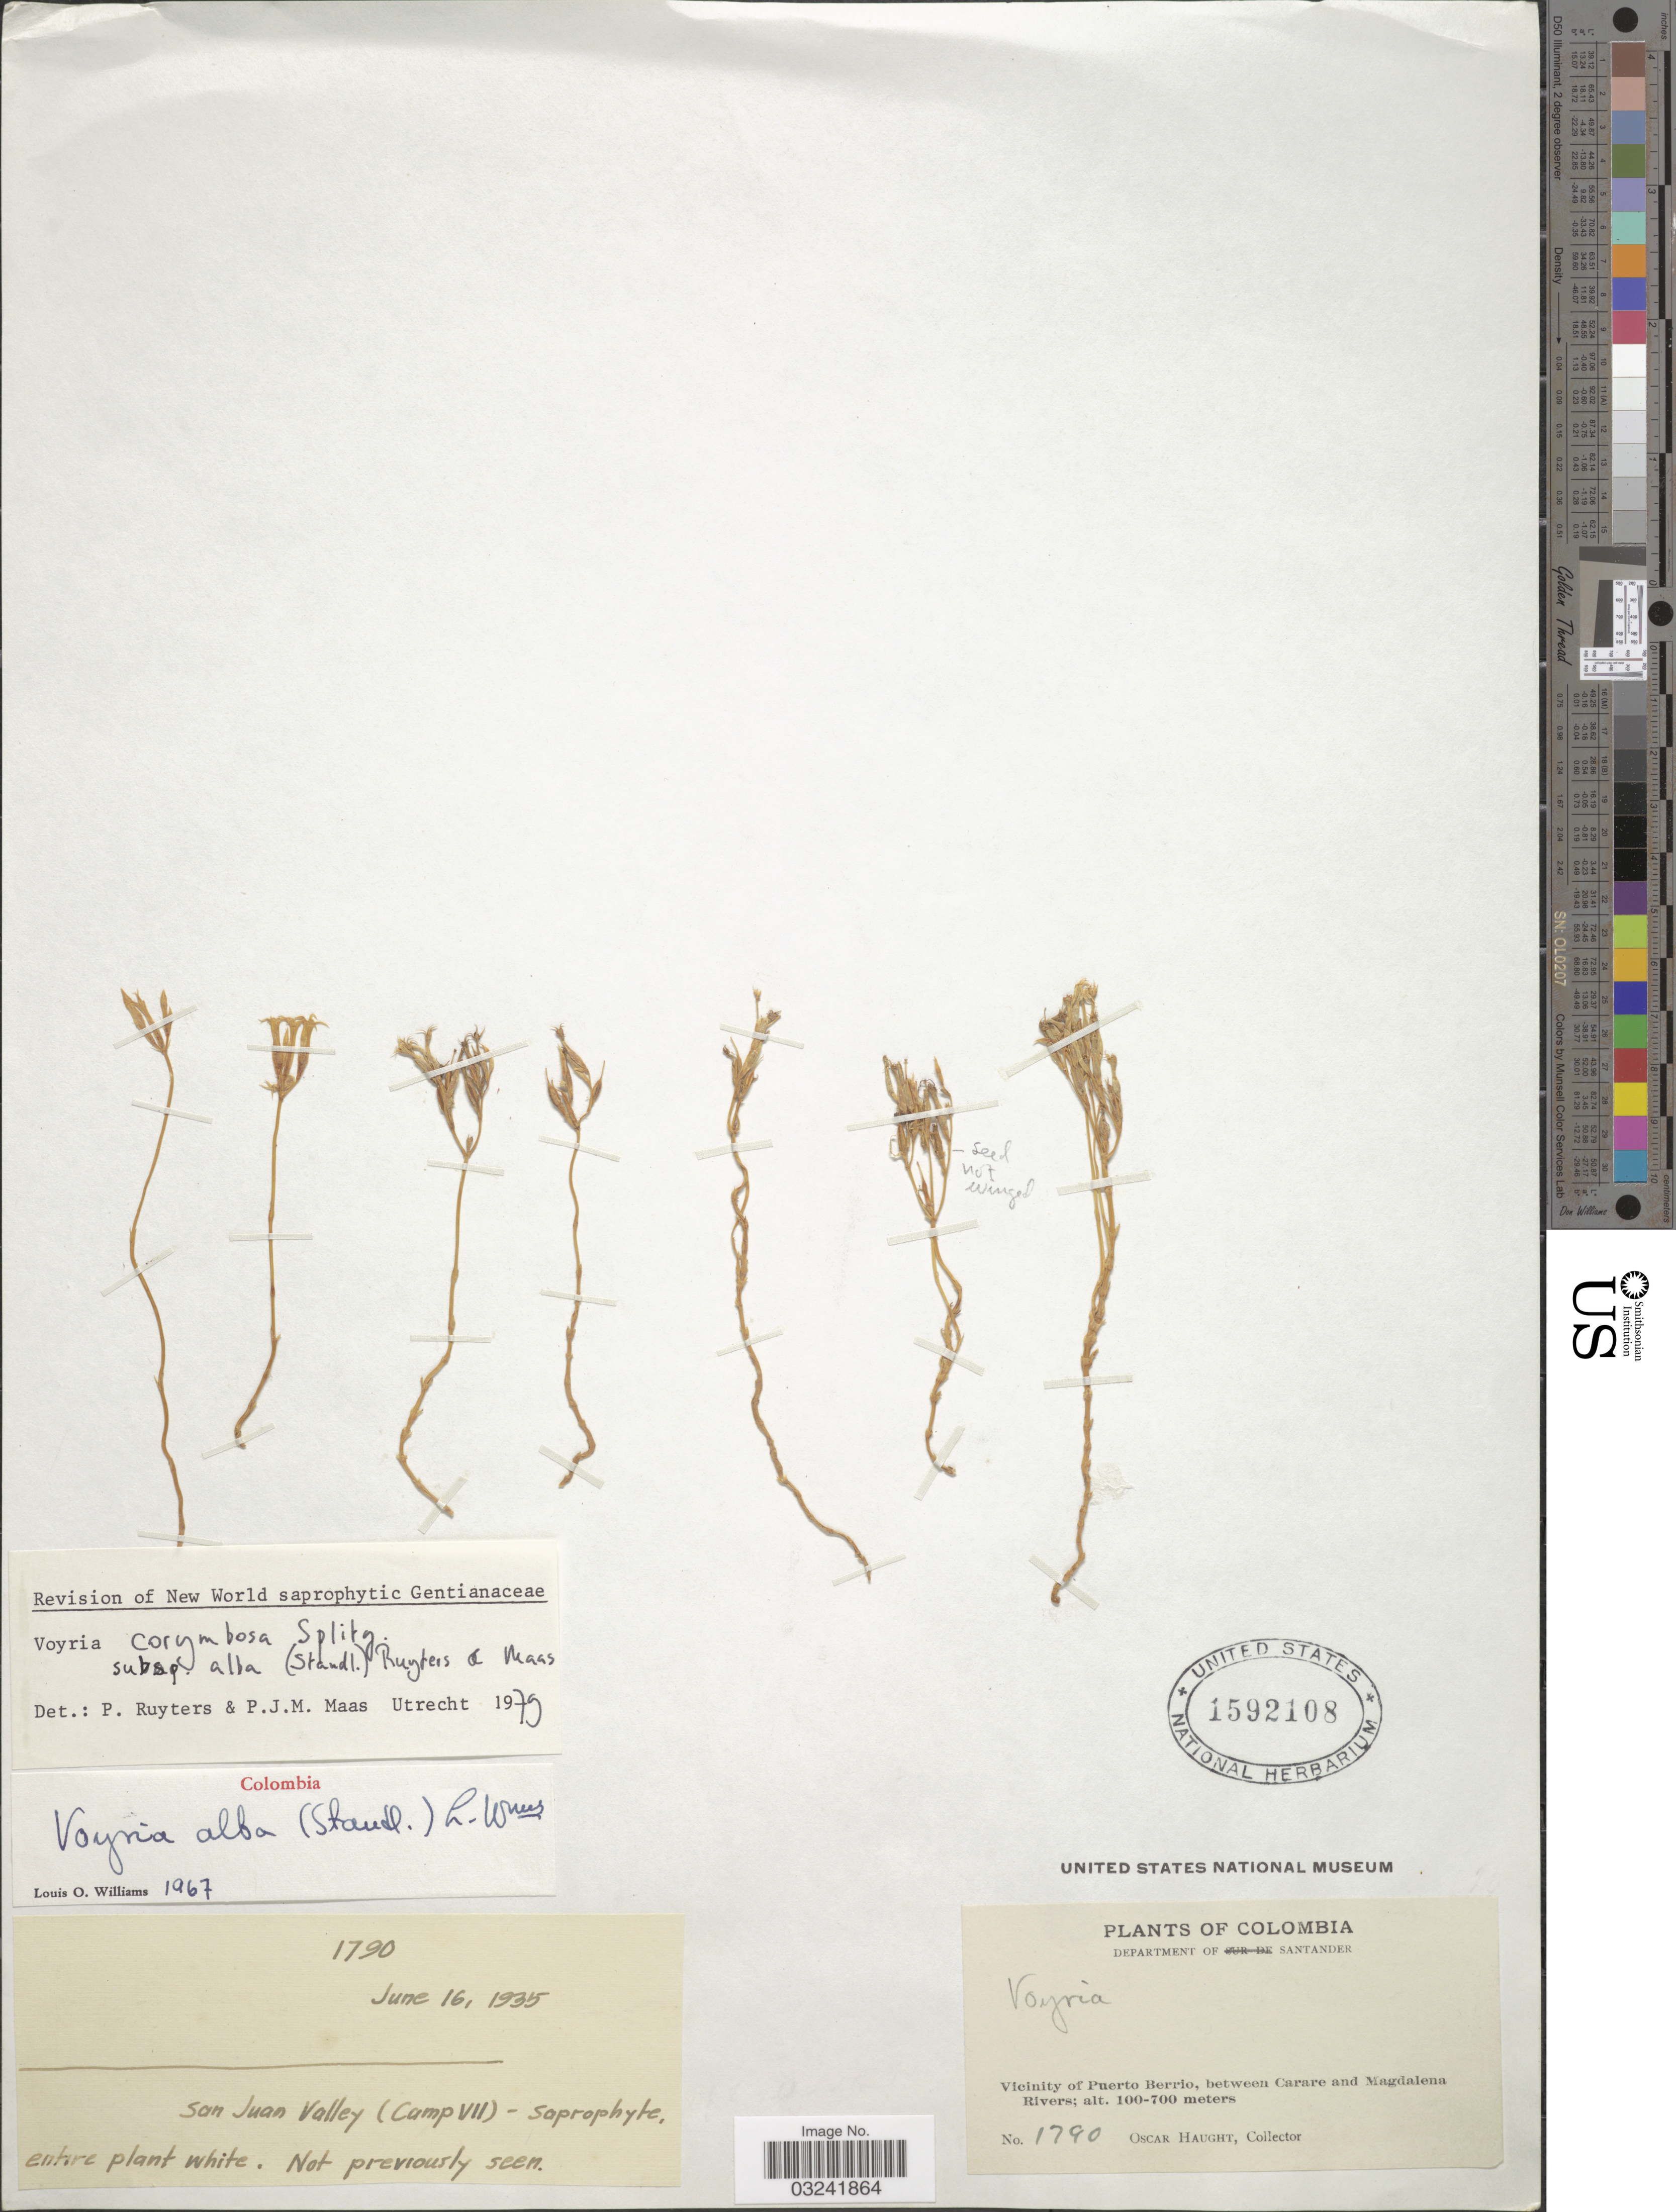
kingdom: Plantae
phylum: Tracheophyta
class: Magnoliopsida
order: Gentianales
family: Gentianaceae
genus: Voyria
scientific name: Voyria corymbosa subsp. alba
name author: (Standl.) Ruyters & Maas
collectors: O. Haught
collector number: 1790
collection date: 1935-06-16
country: Colombia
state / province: Santander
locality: Department of Santander, Vicinity of Puerto Berrio, between Carare and Magdalena Rivers. San Juan Valley (Camp VII).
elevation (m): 100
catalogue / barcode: US 1592108